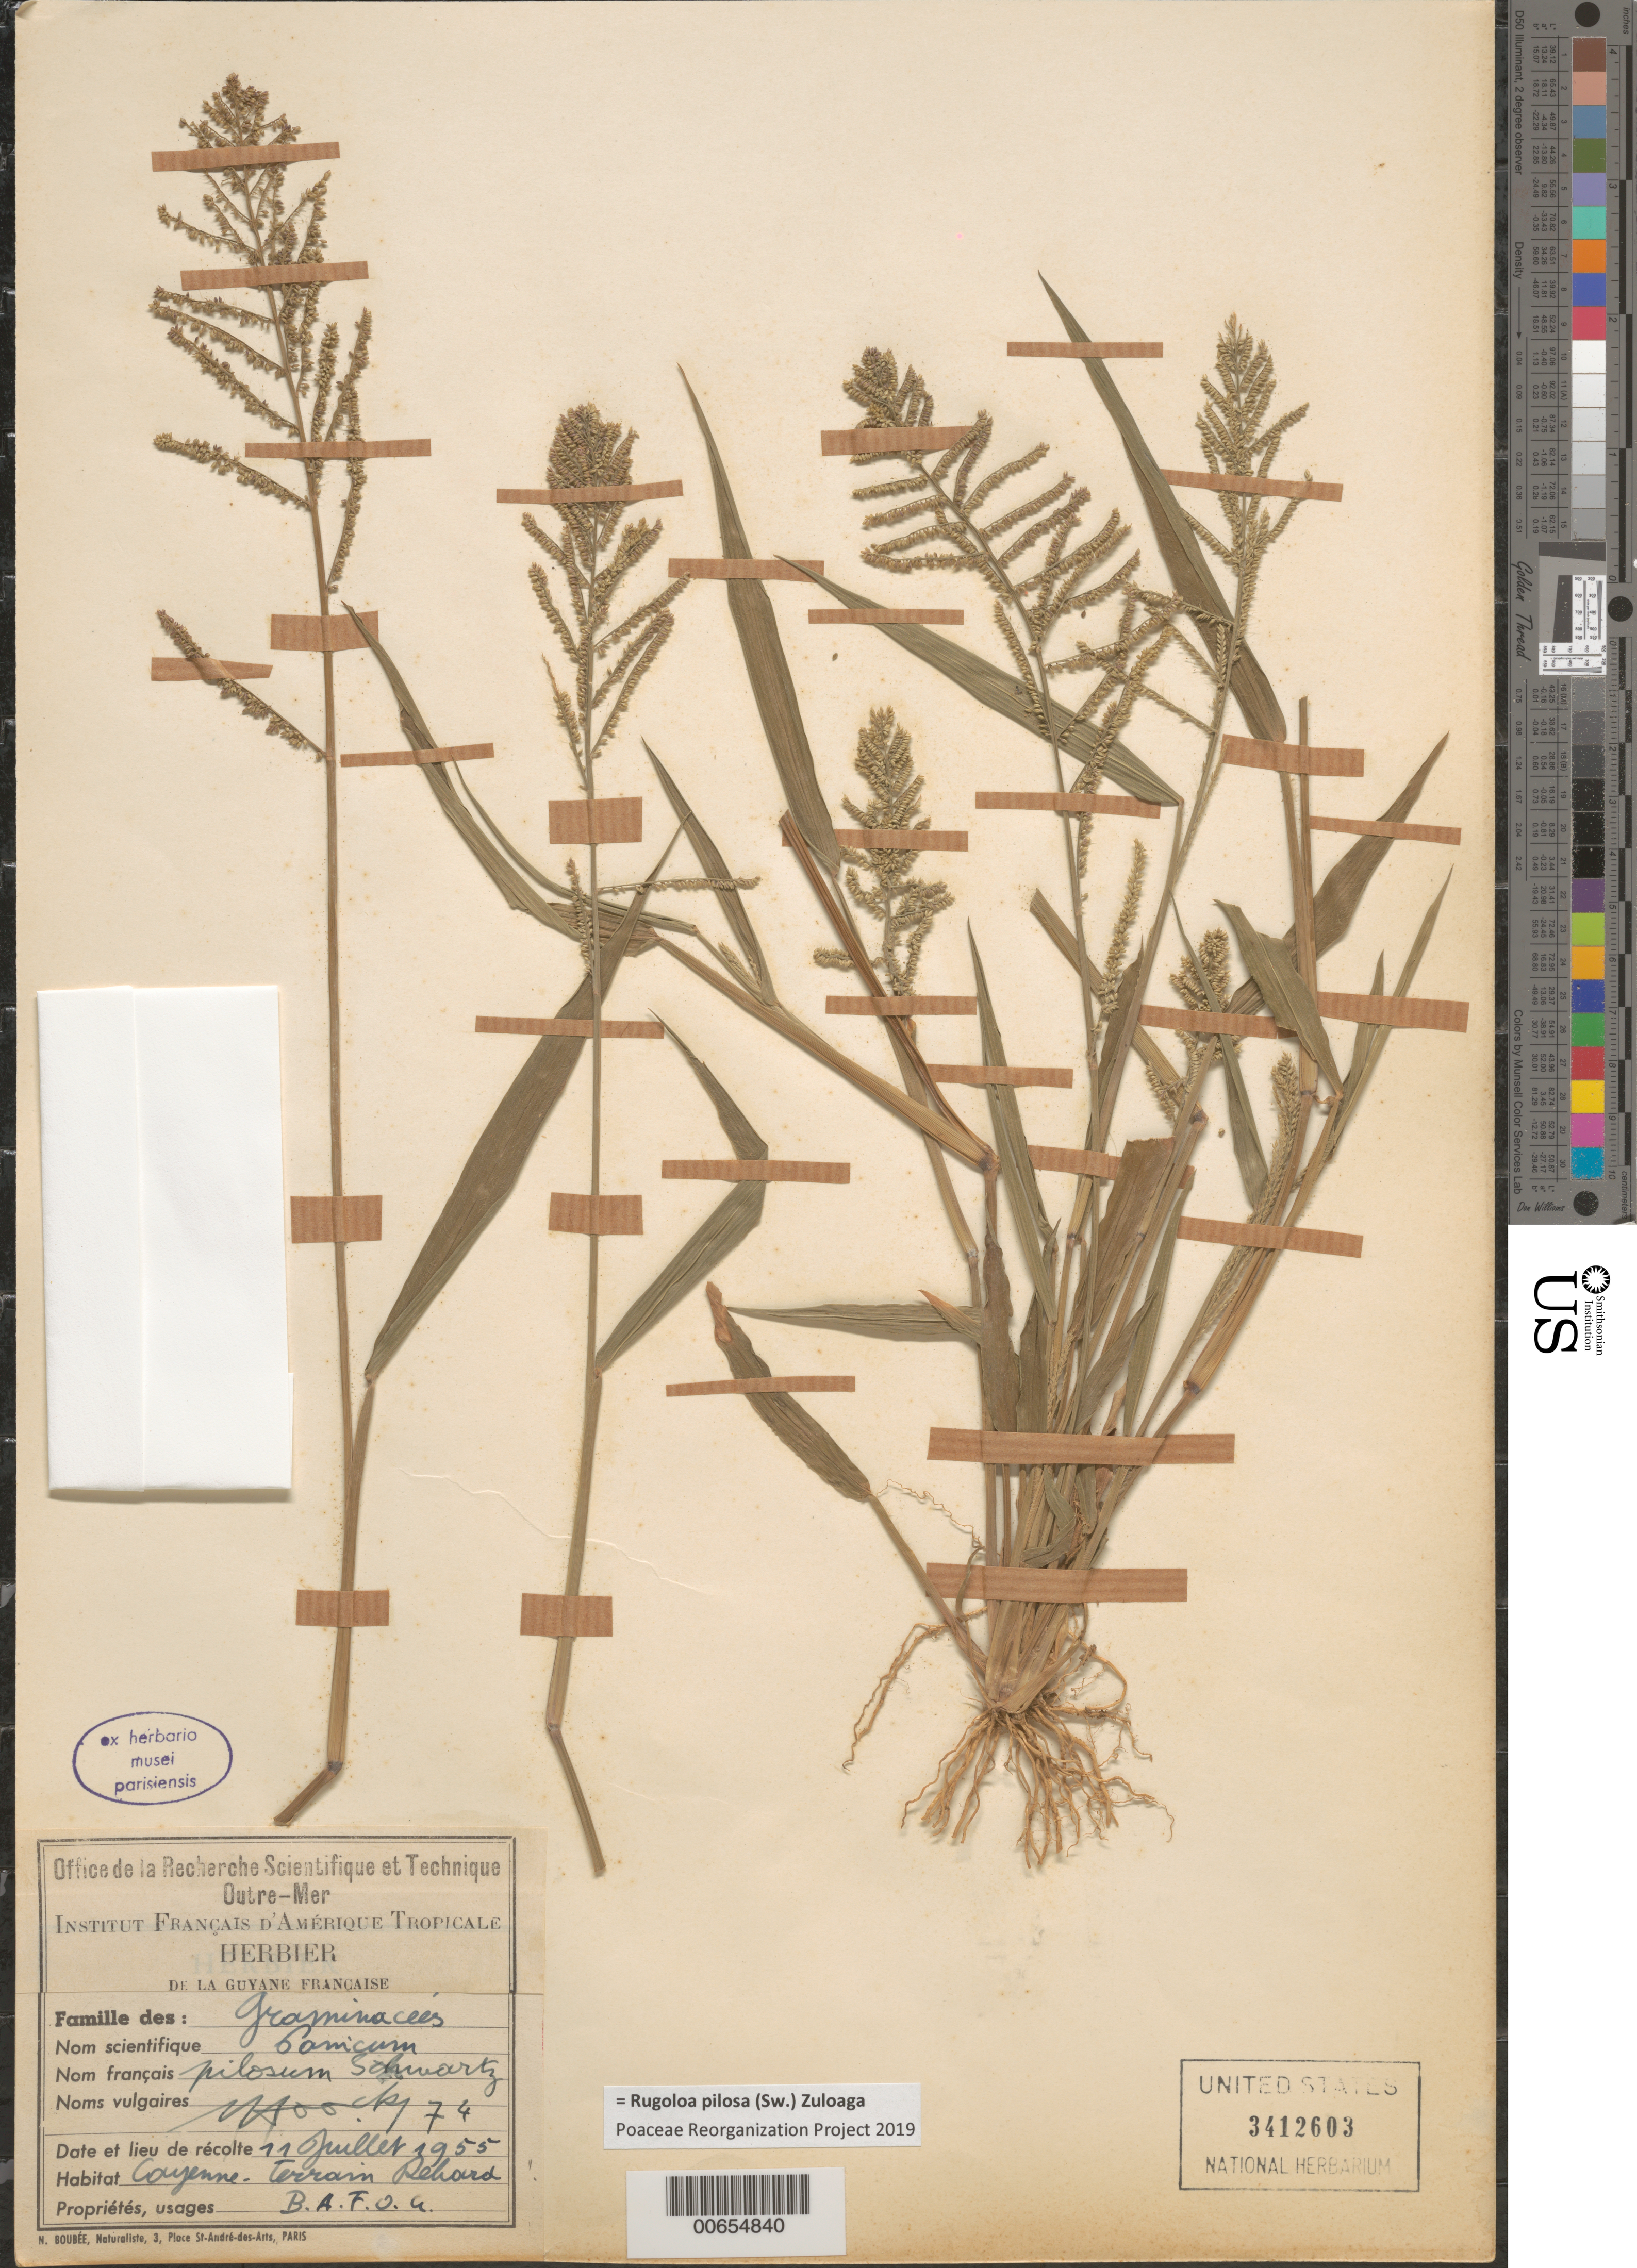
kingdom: Plantae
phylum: Tracheophyta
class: Liliopsida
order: Poales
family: Poaceae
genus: Panicum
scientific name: Panicum pilosum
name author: Sw.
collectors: J. Hoock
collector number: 74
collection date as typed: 11-Jul-55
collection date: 1955-07-11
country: French Guiana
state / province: Cayenne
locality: Cayenne, terrain Rebord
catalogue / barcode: US 3412603